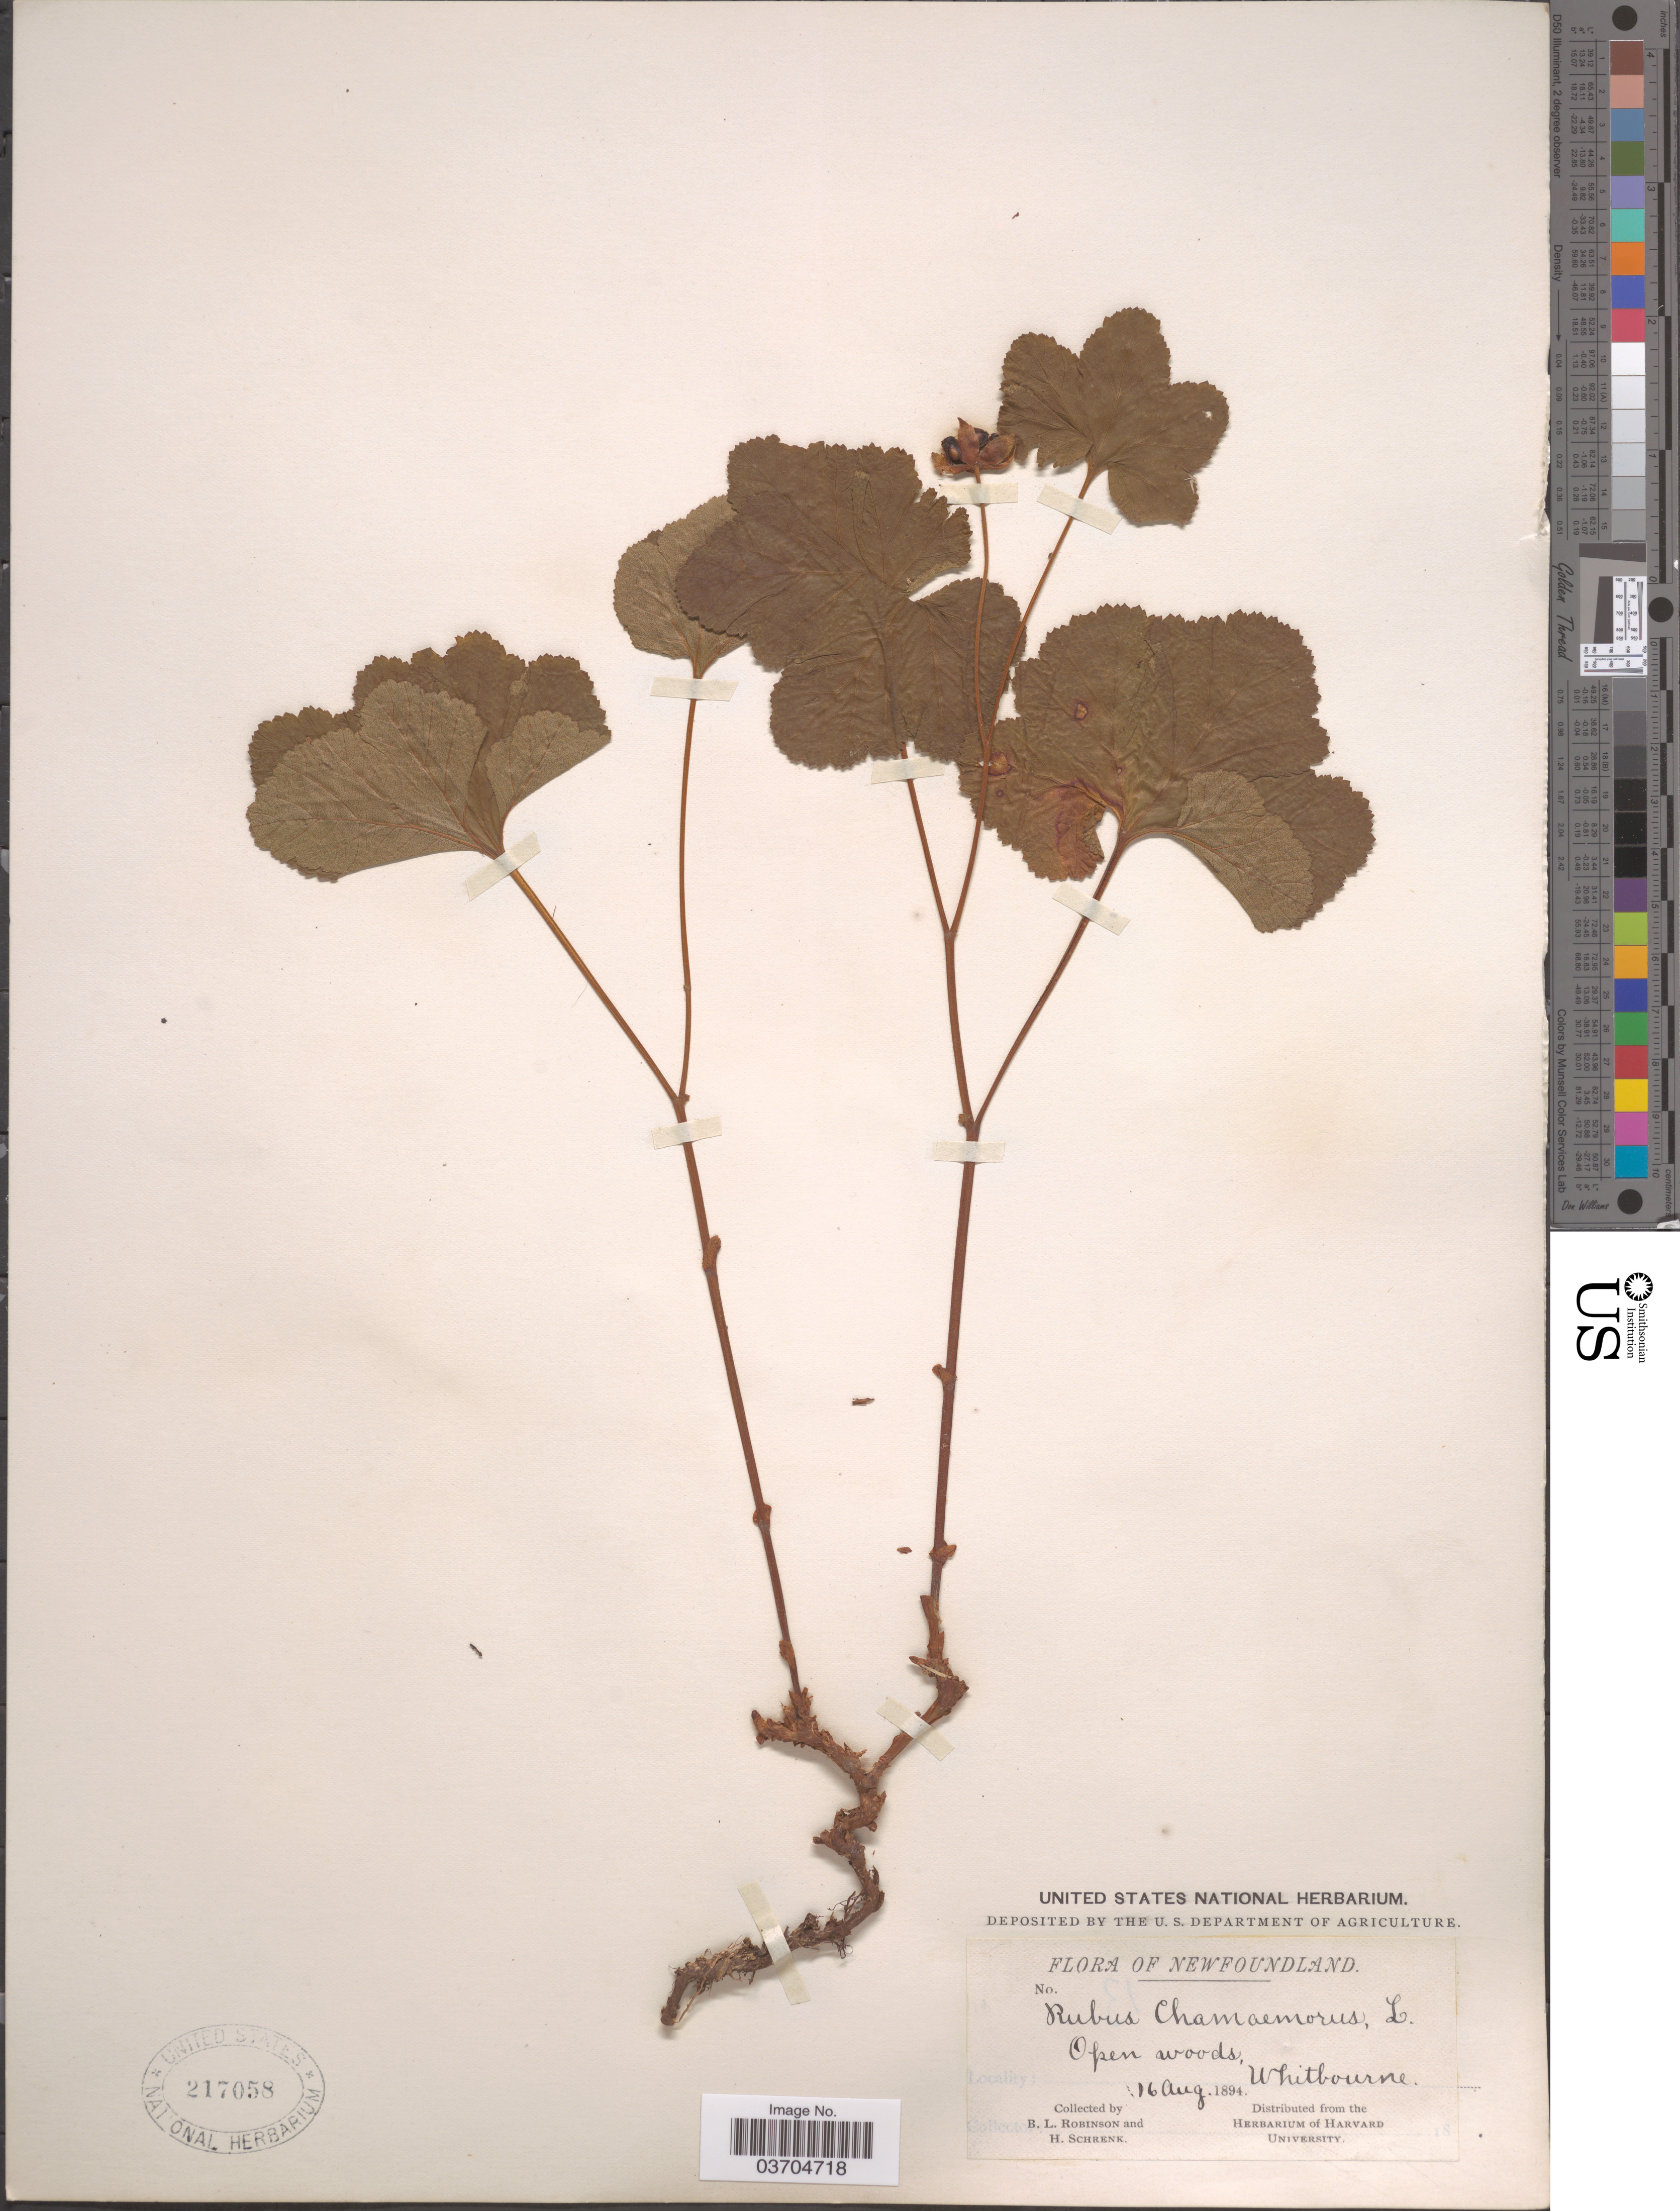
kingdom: Plantae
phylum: Tracheophyta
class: Magnoliopsida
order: Rosales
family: Rosaceae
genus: Rubus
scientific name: Rubus chamaemorus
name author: L.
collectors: B. L. Robinson & H. Schrenk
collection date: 1894-08-16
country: Canada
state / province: Newfoundland and Labrador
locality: Whitbourne.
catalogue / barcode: US 217058